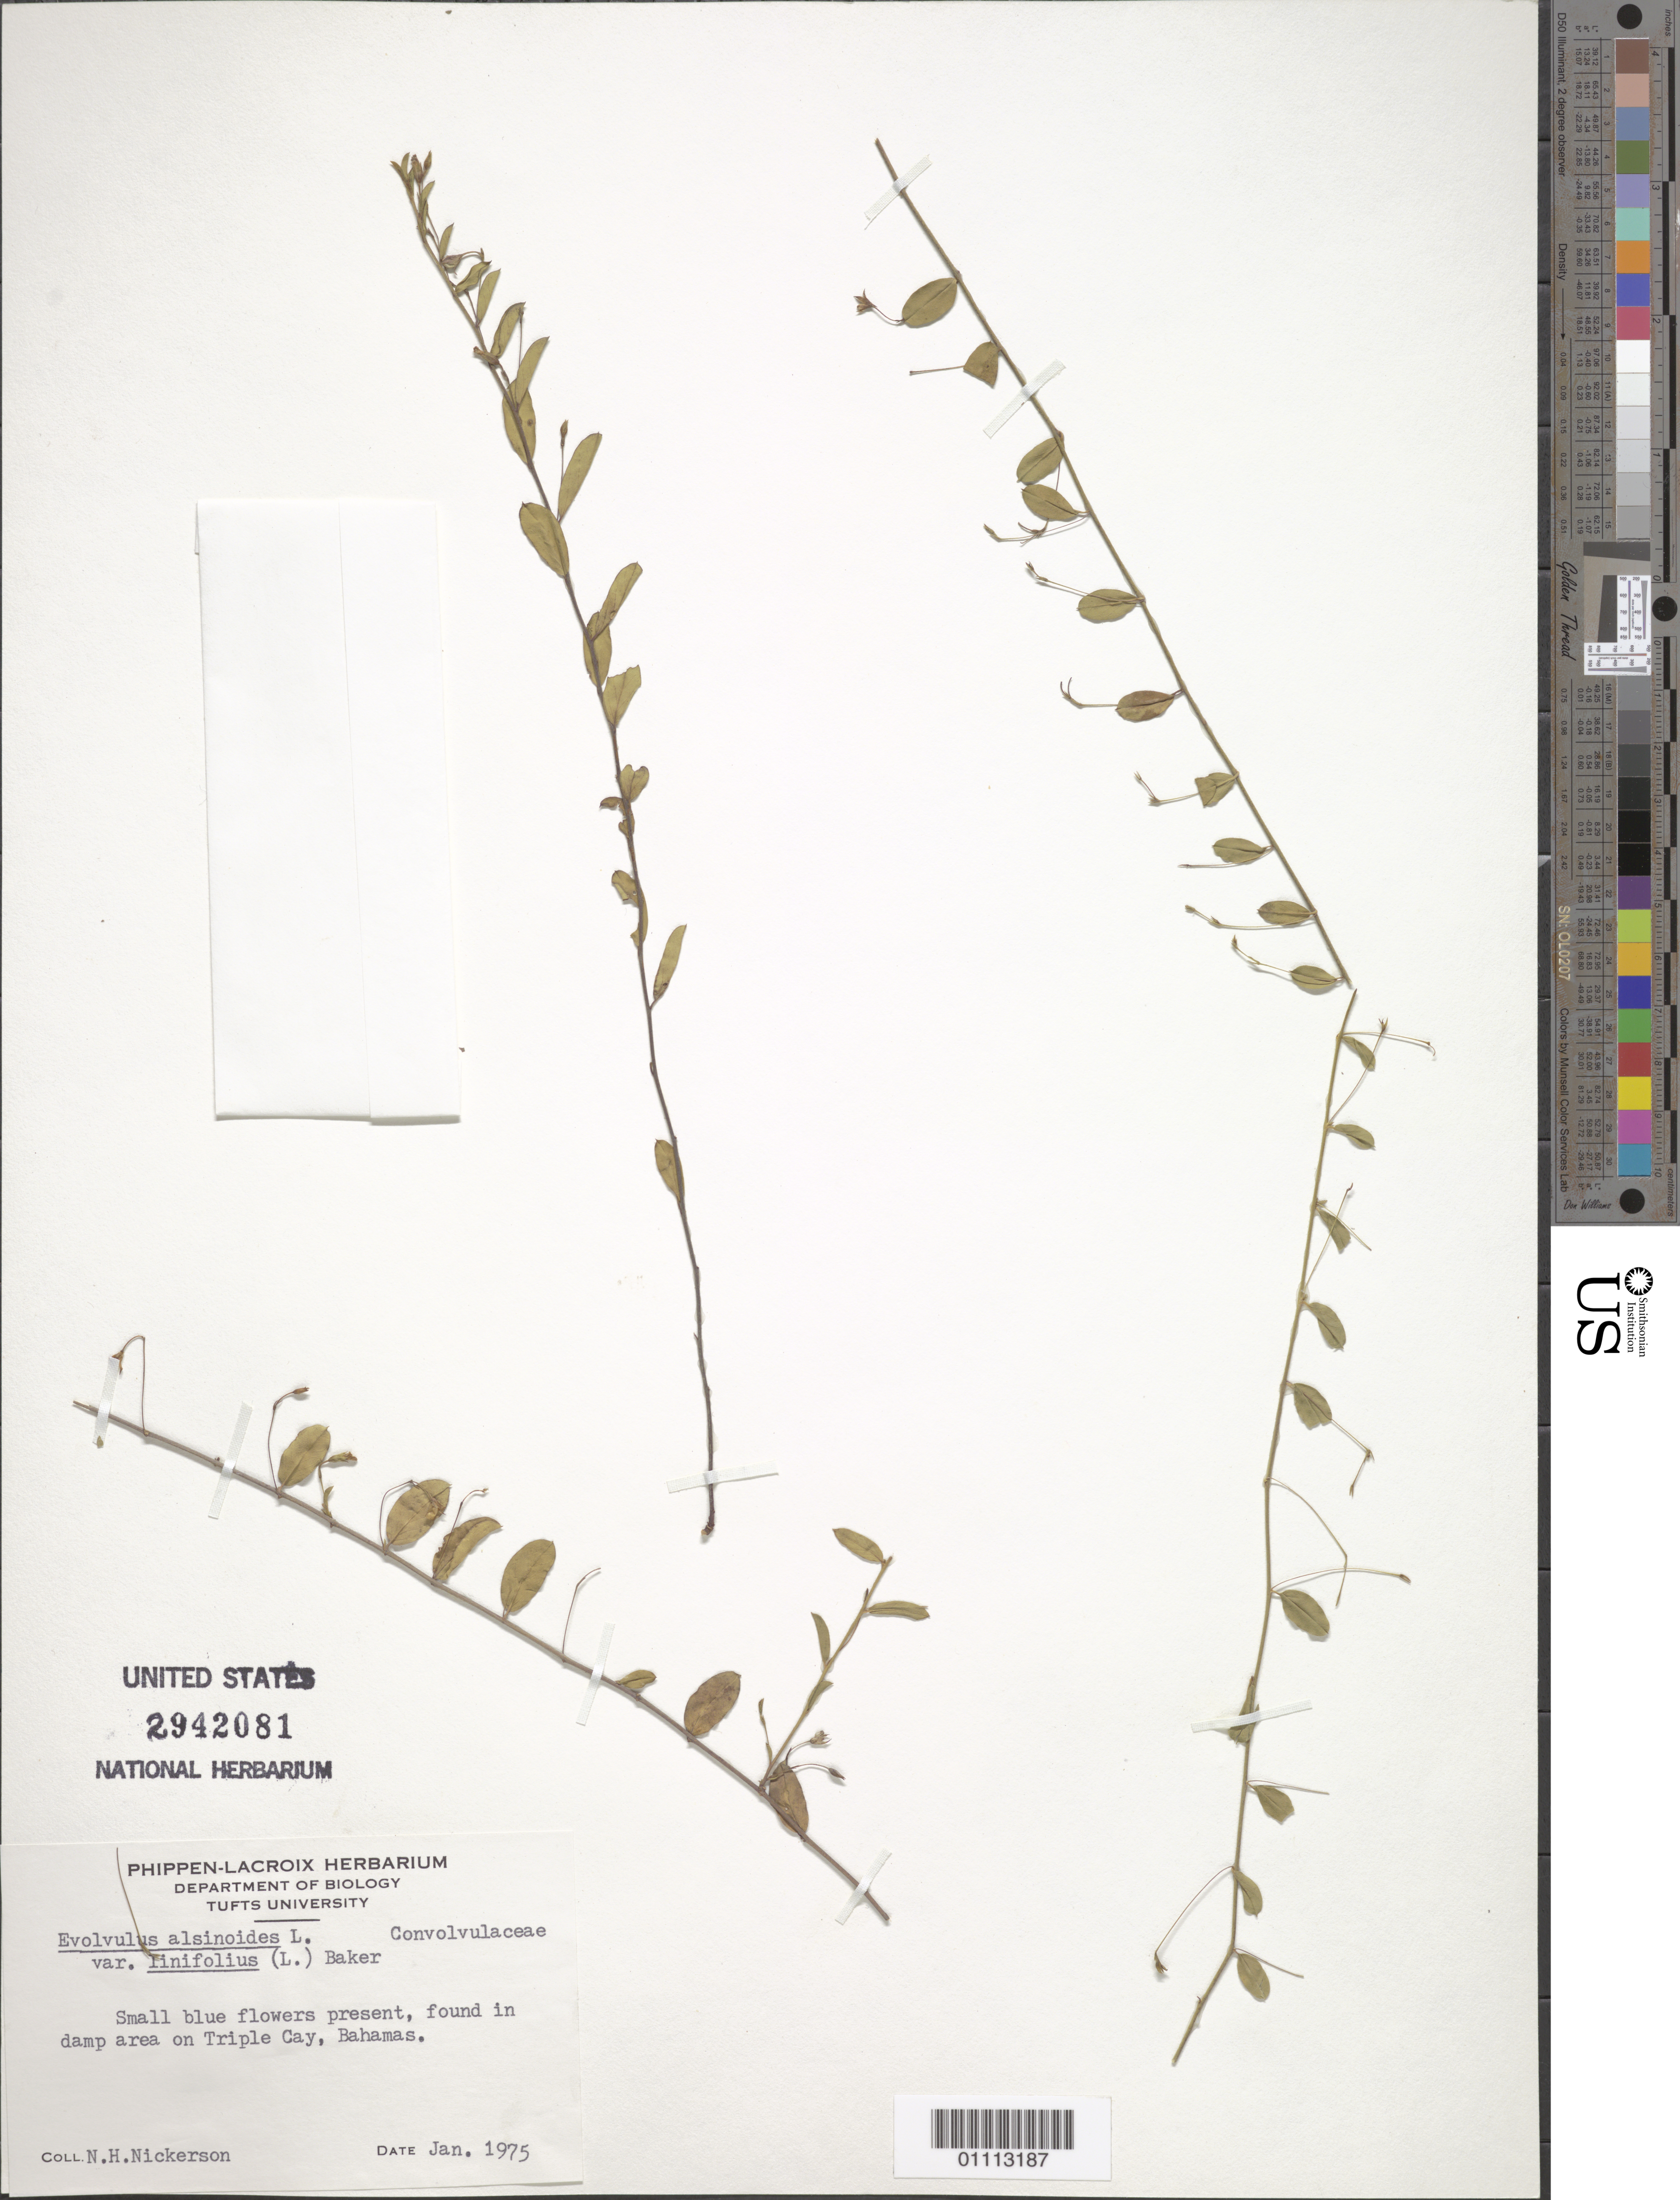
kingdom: Plantae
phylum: Tracheophyta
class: Magnoliopsida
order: Solanales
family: Convolvulaceae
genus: Evolvulus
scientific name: Evolvulus alsinoides var. linifolius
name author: (L.) Baker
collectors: N. Nickerson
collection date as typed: Jan 1975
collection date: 1975-01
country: Bahamas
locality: Found in damp area on Triple Cay, Bahamas.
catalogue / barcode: US 2942081